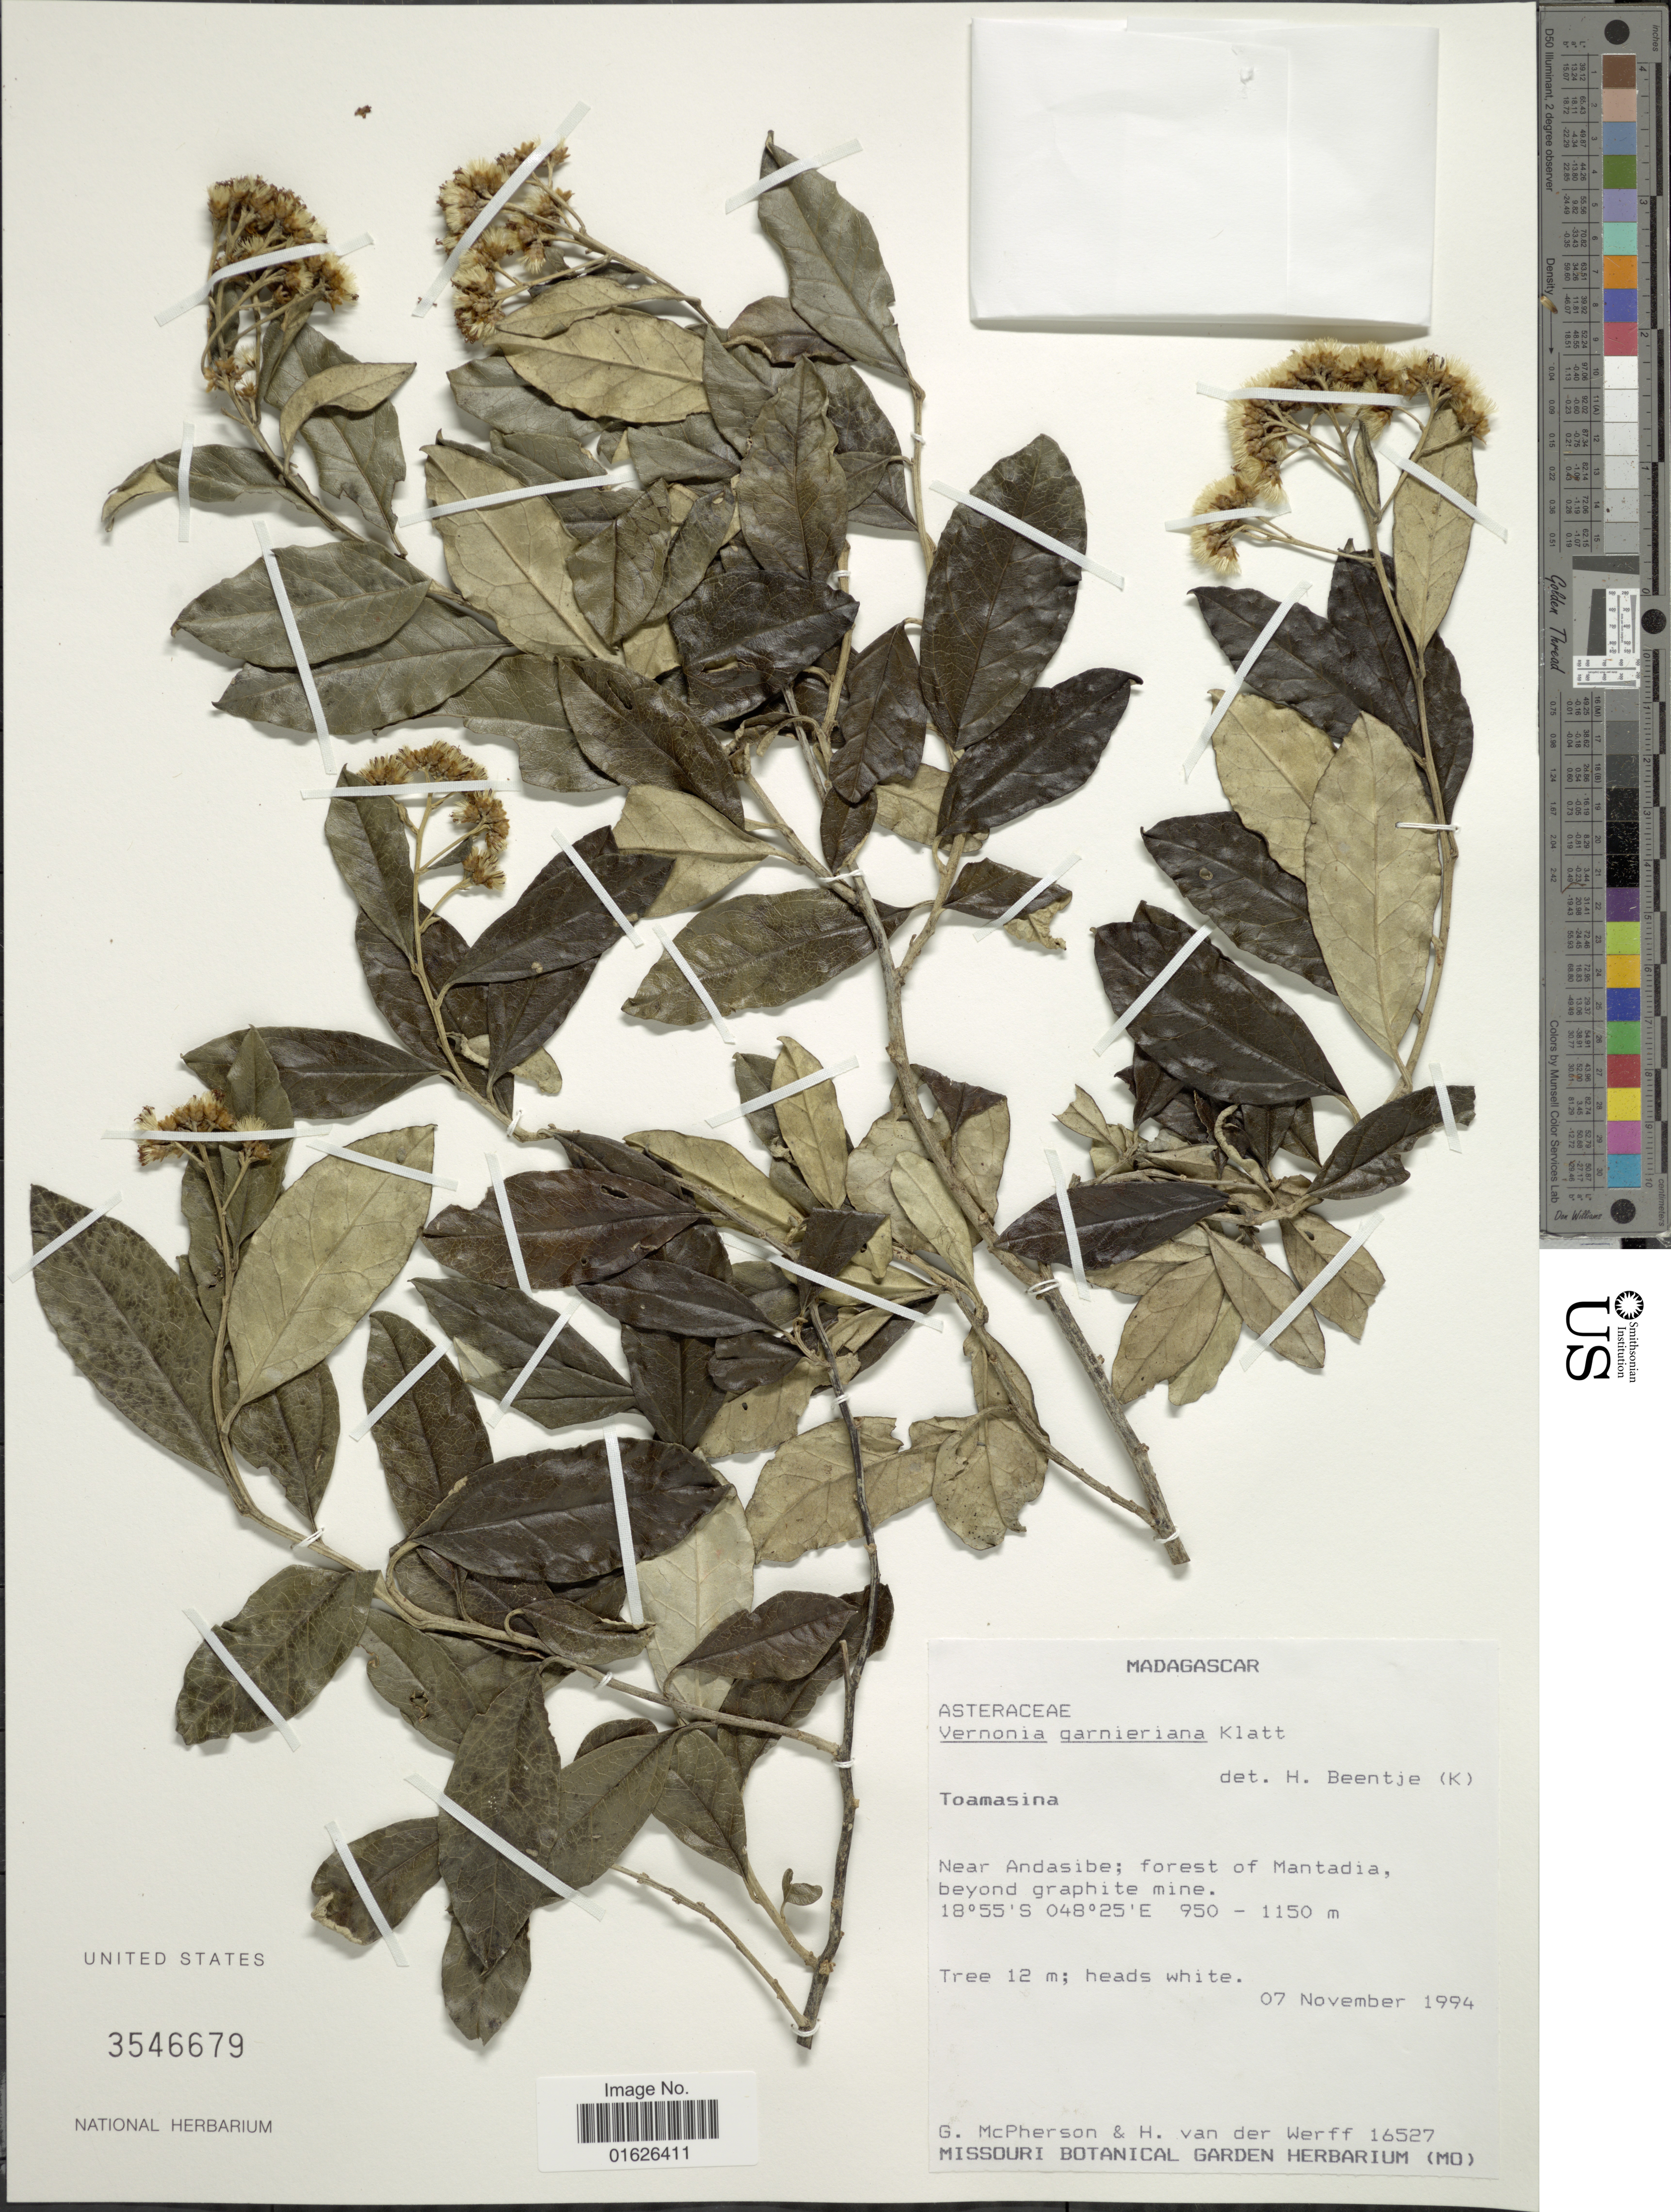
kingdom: Plantae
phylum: Tracheophyta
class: Magnoliopsida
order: Asterales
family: Asteraceae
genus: Distephanus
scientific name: Distephanus garnierianus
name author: (Klatt) H. Rob. & B. Kahn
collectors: G. D. McPherson & H. van der Werff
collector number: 16527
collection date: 1994-11-07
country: Madagascar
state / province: Alaotra Mangoro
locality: Near Andasibe, forest of Mantadia beyond graphite mine.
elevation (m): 950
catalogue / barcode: US 3546679